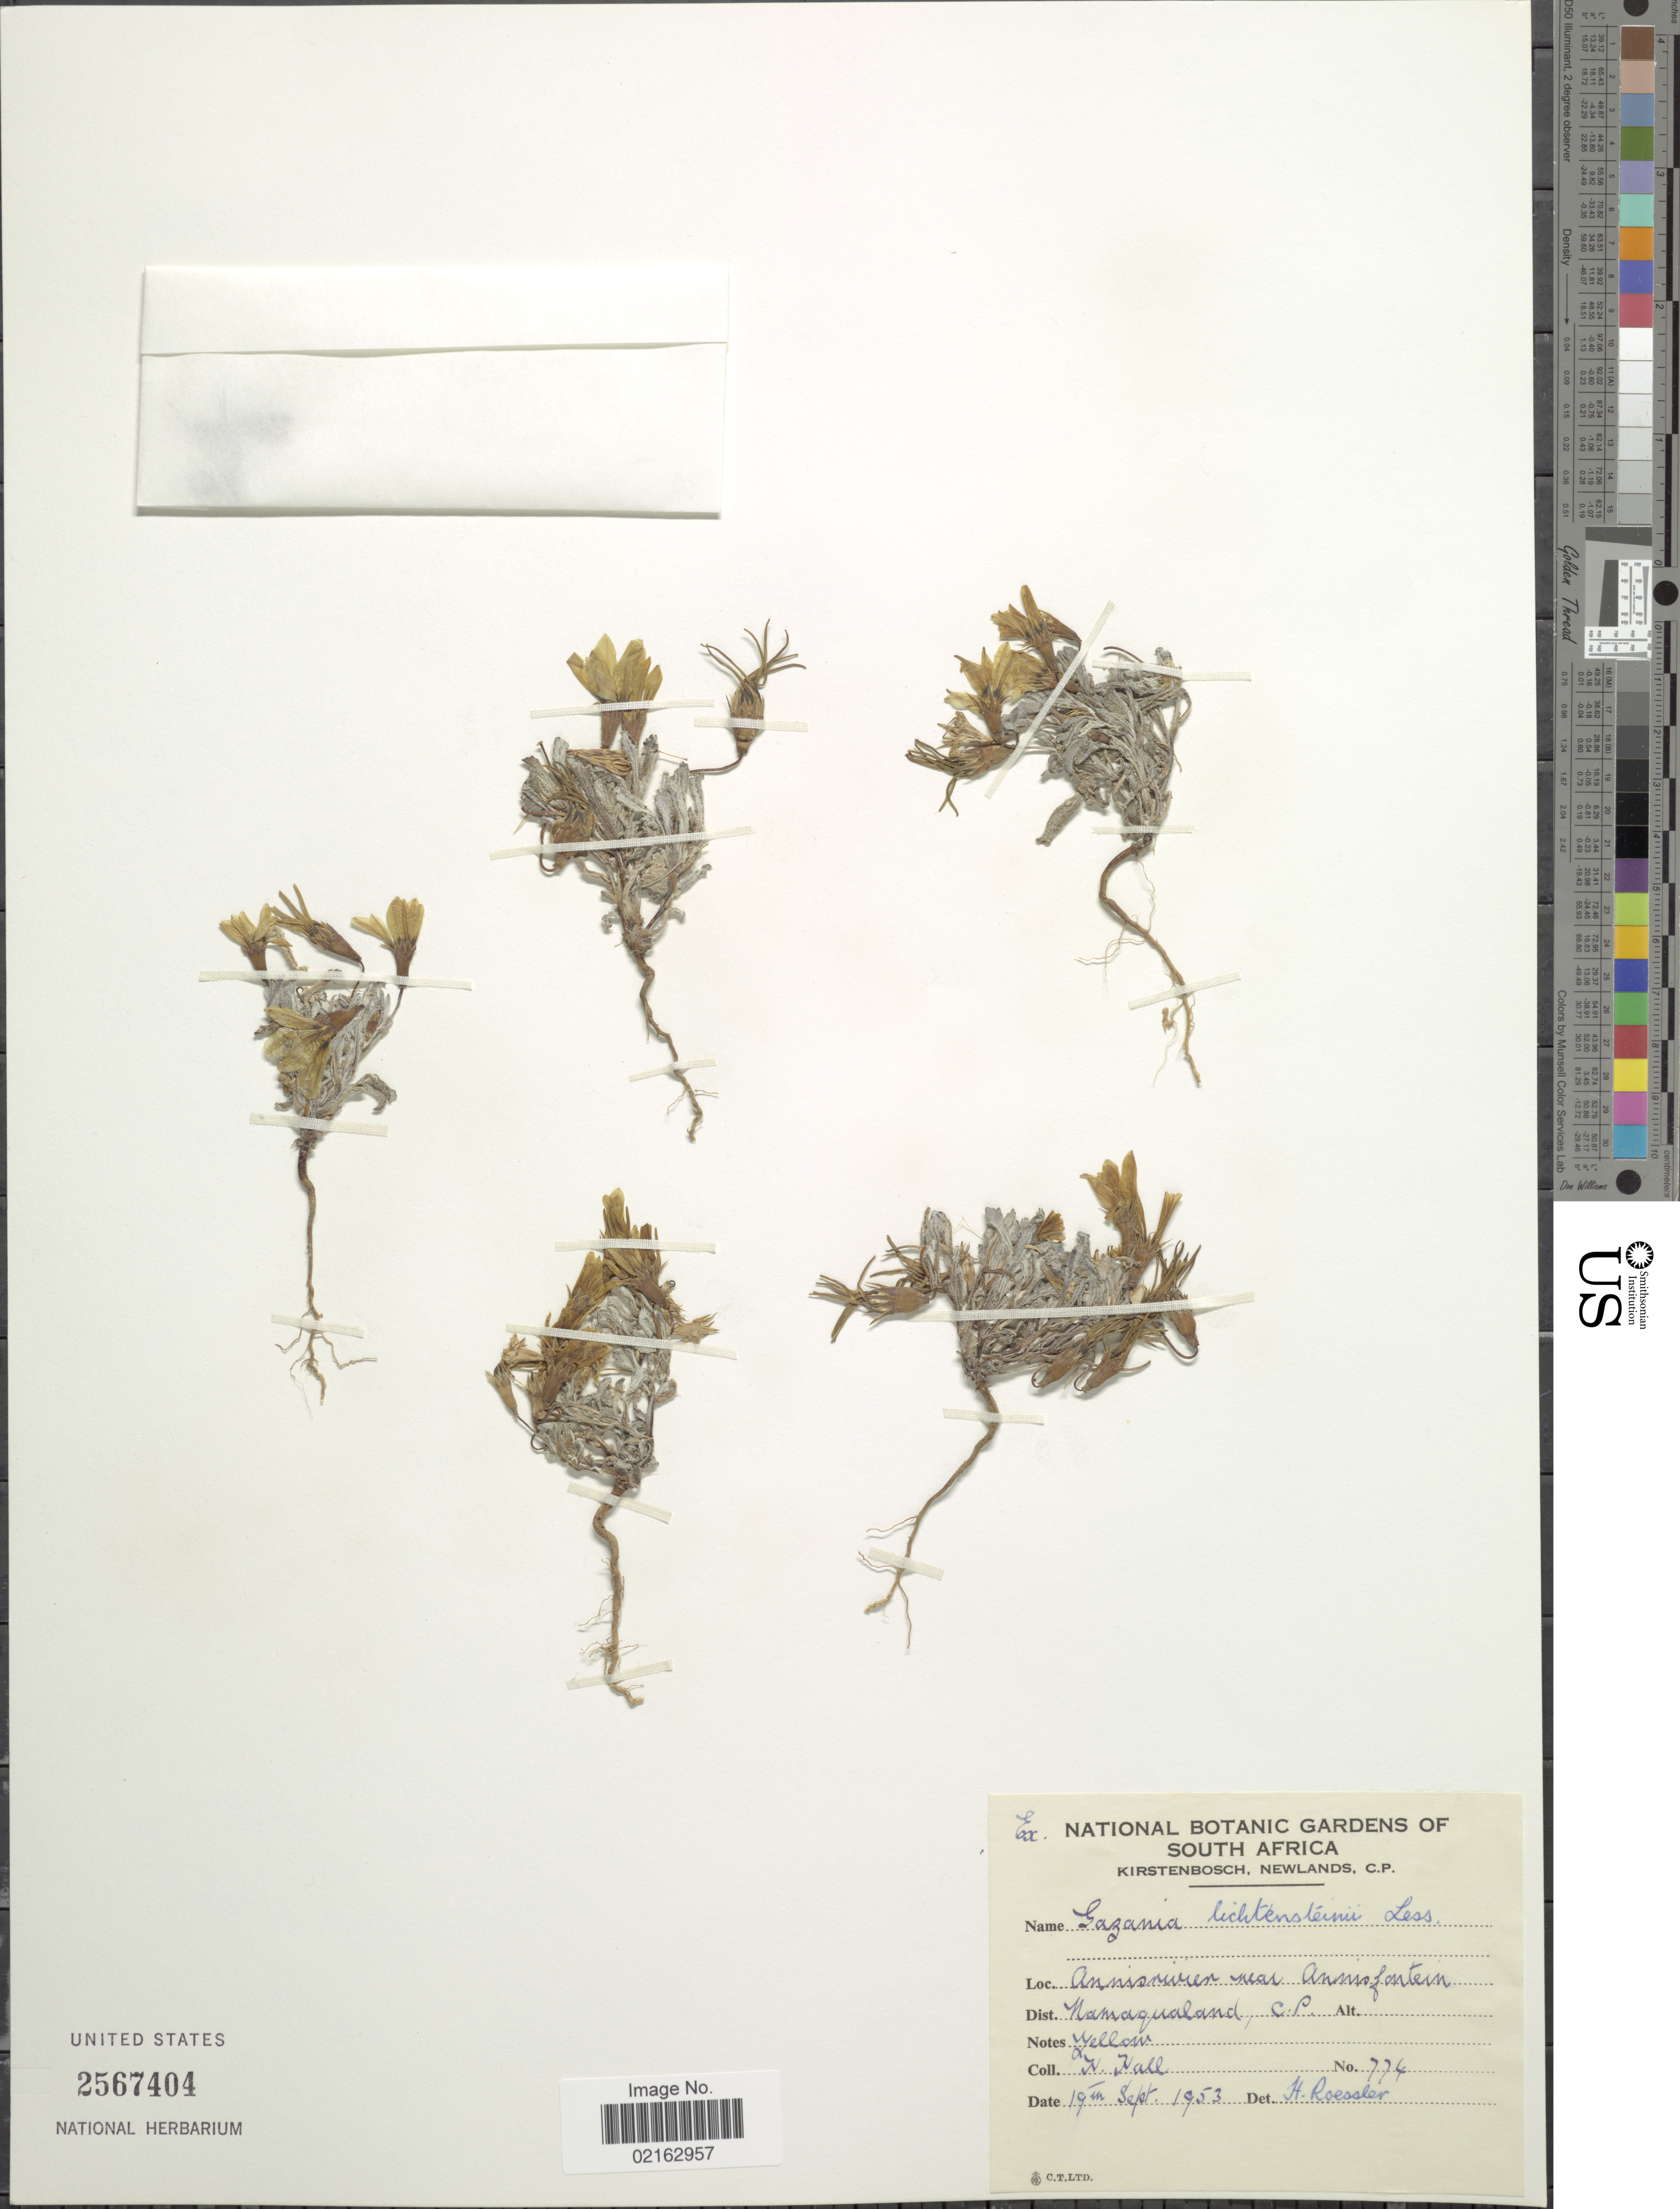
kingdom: Plantae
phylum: Tracheophyta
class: Magnoliopsida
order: Asterales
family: Asteraceae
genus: Gazania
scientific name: Gazania lichtensteinii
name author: Less.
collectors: H. Hall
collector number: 774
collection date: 1953-09-19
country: South Africa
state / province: Northern Cape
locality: Annisrivier near Annisfontein. Dist. Namaqualand, C.P.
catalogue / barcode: US 2567404